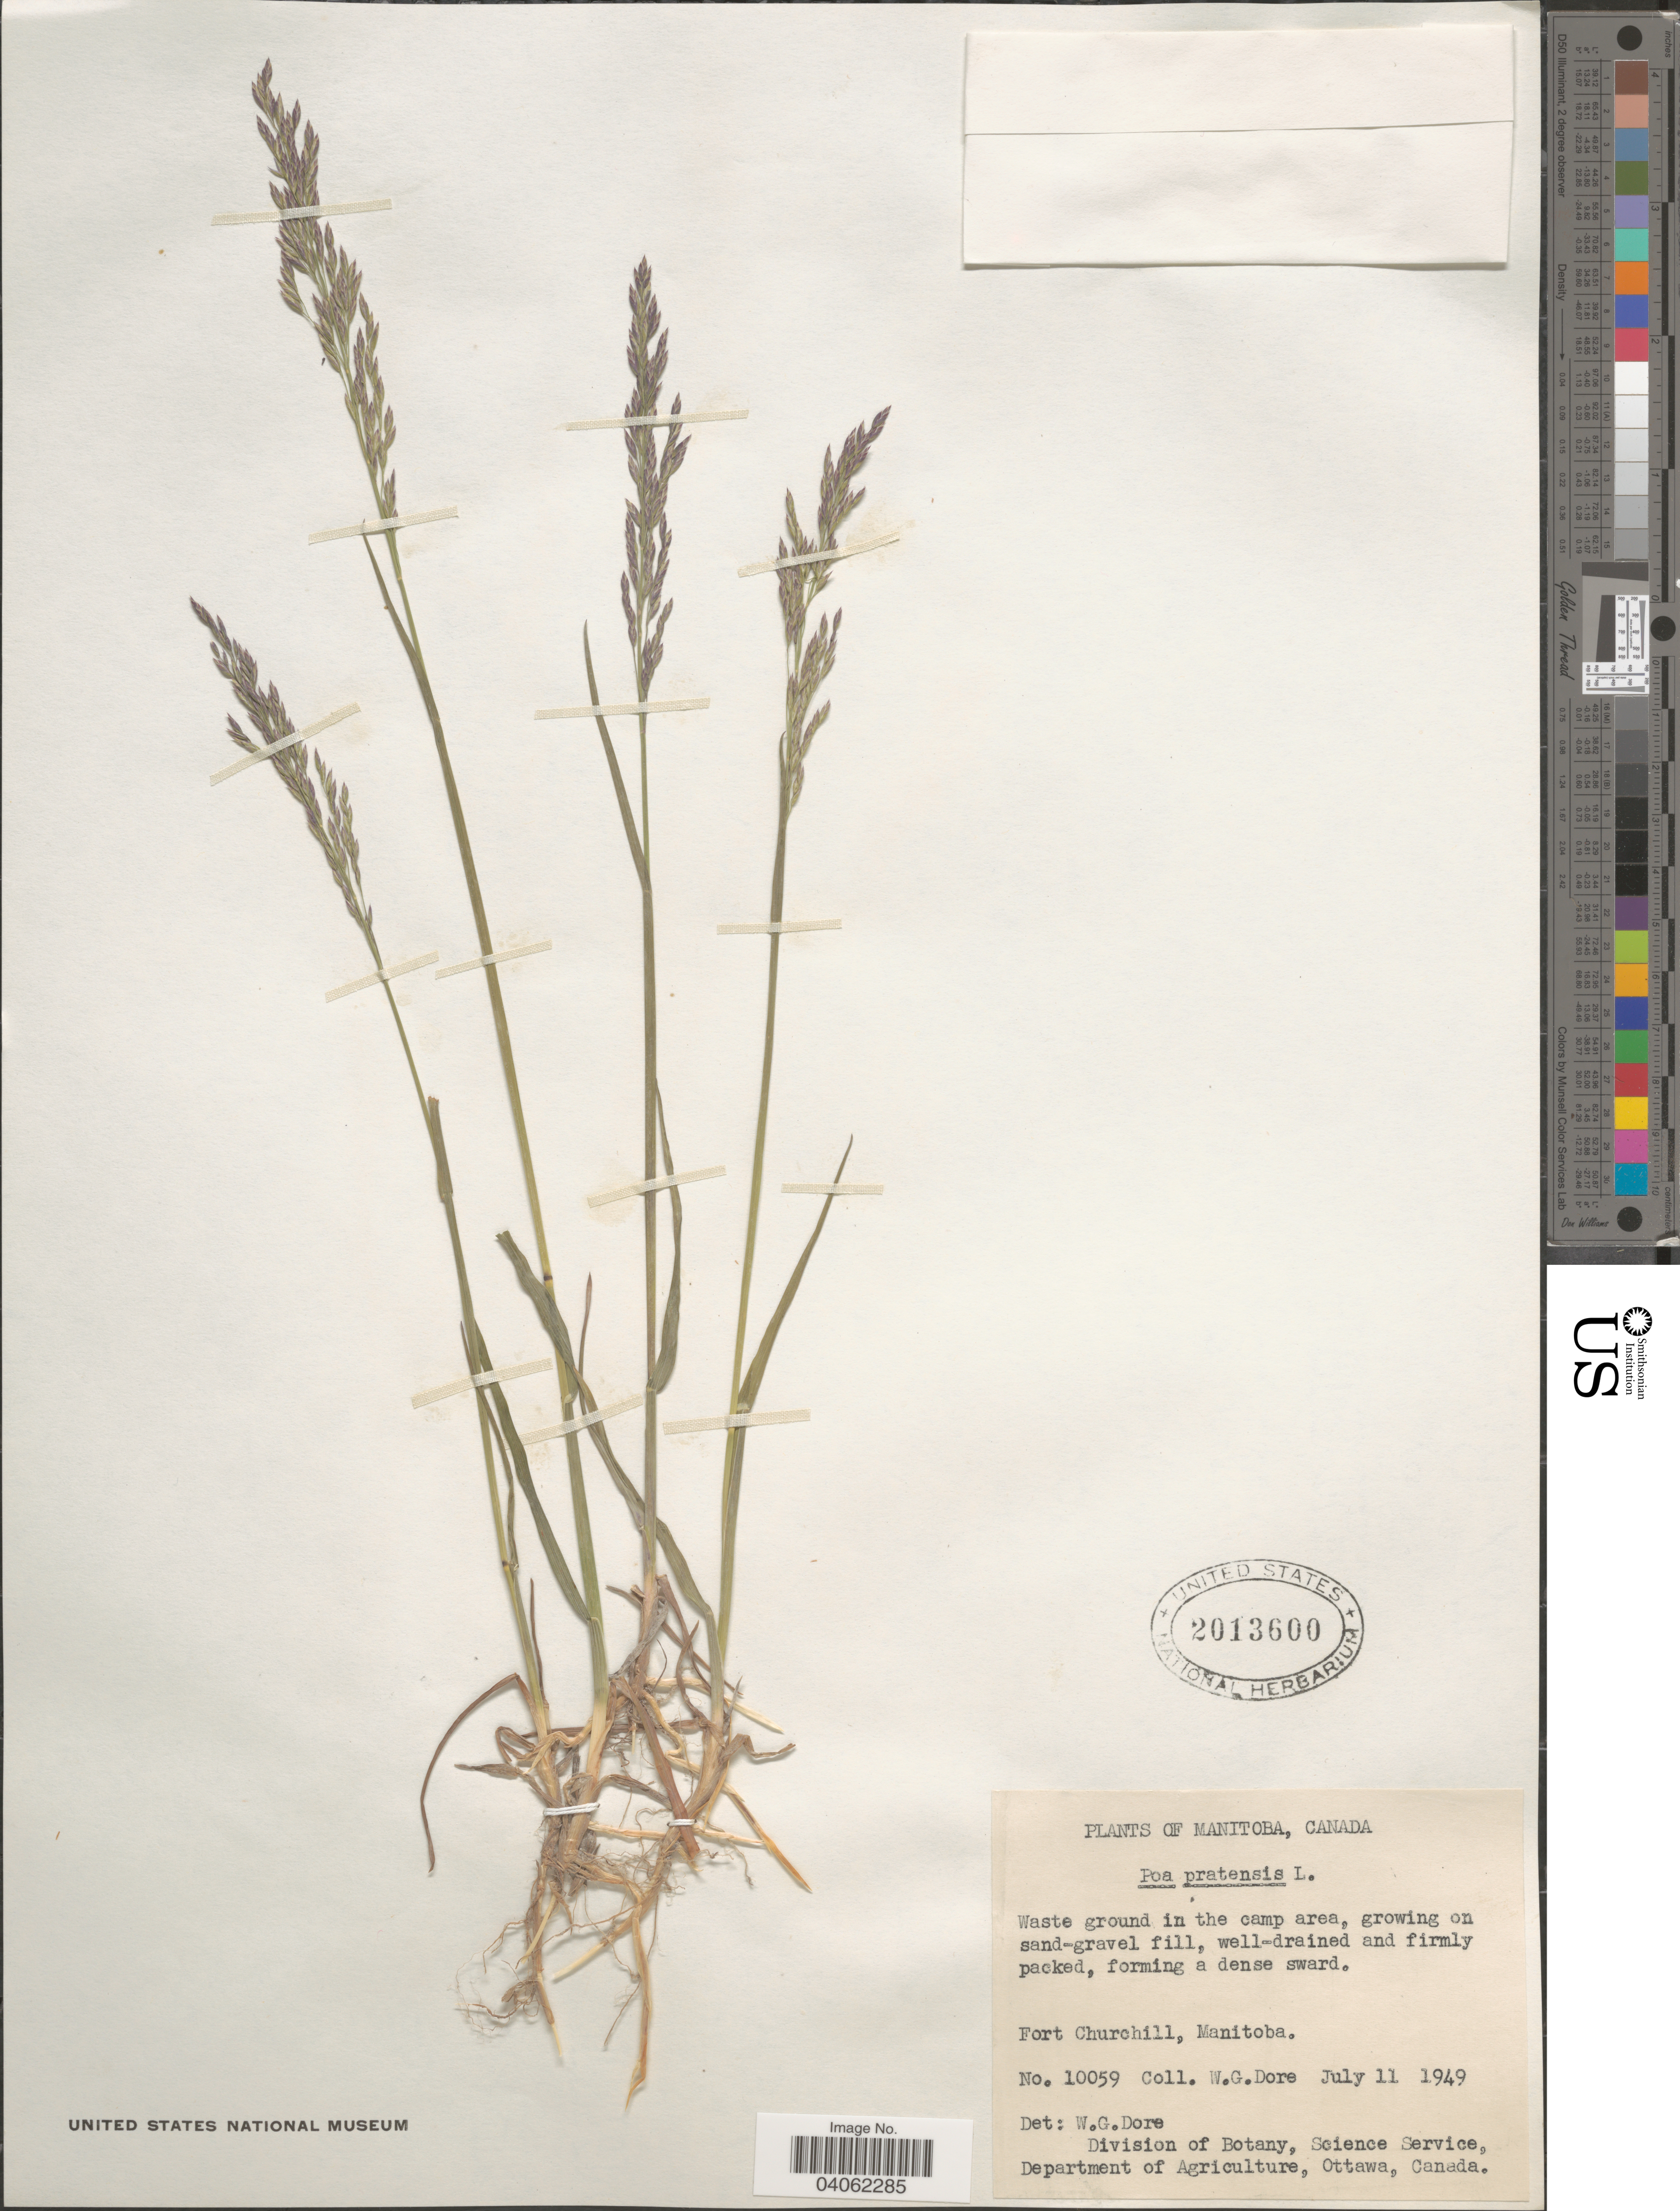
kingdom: Plantae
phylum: Tracheophyta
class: Liliopsida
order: Poales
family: Poaceae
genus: Poa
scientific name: Poa pratensis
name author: L.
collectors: W. Dore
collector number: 10059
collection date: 1949-07-11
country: Canada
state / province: Manitoba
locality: Fort Churchill.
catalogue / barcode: US 2013600